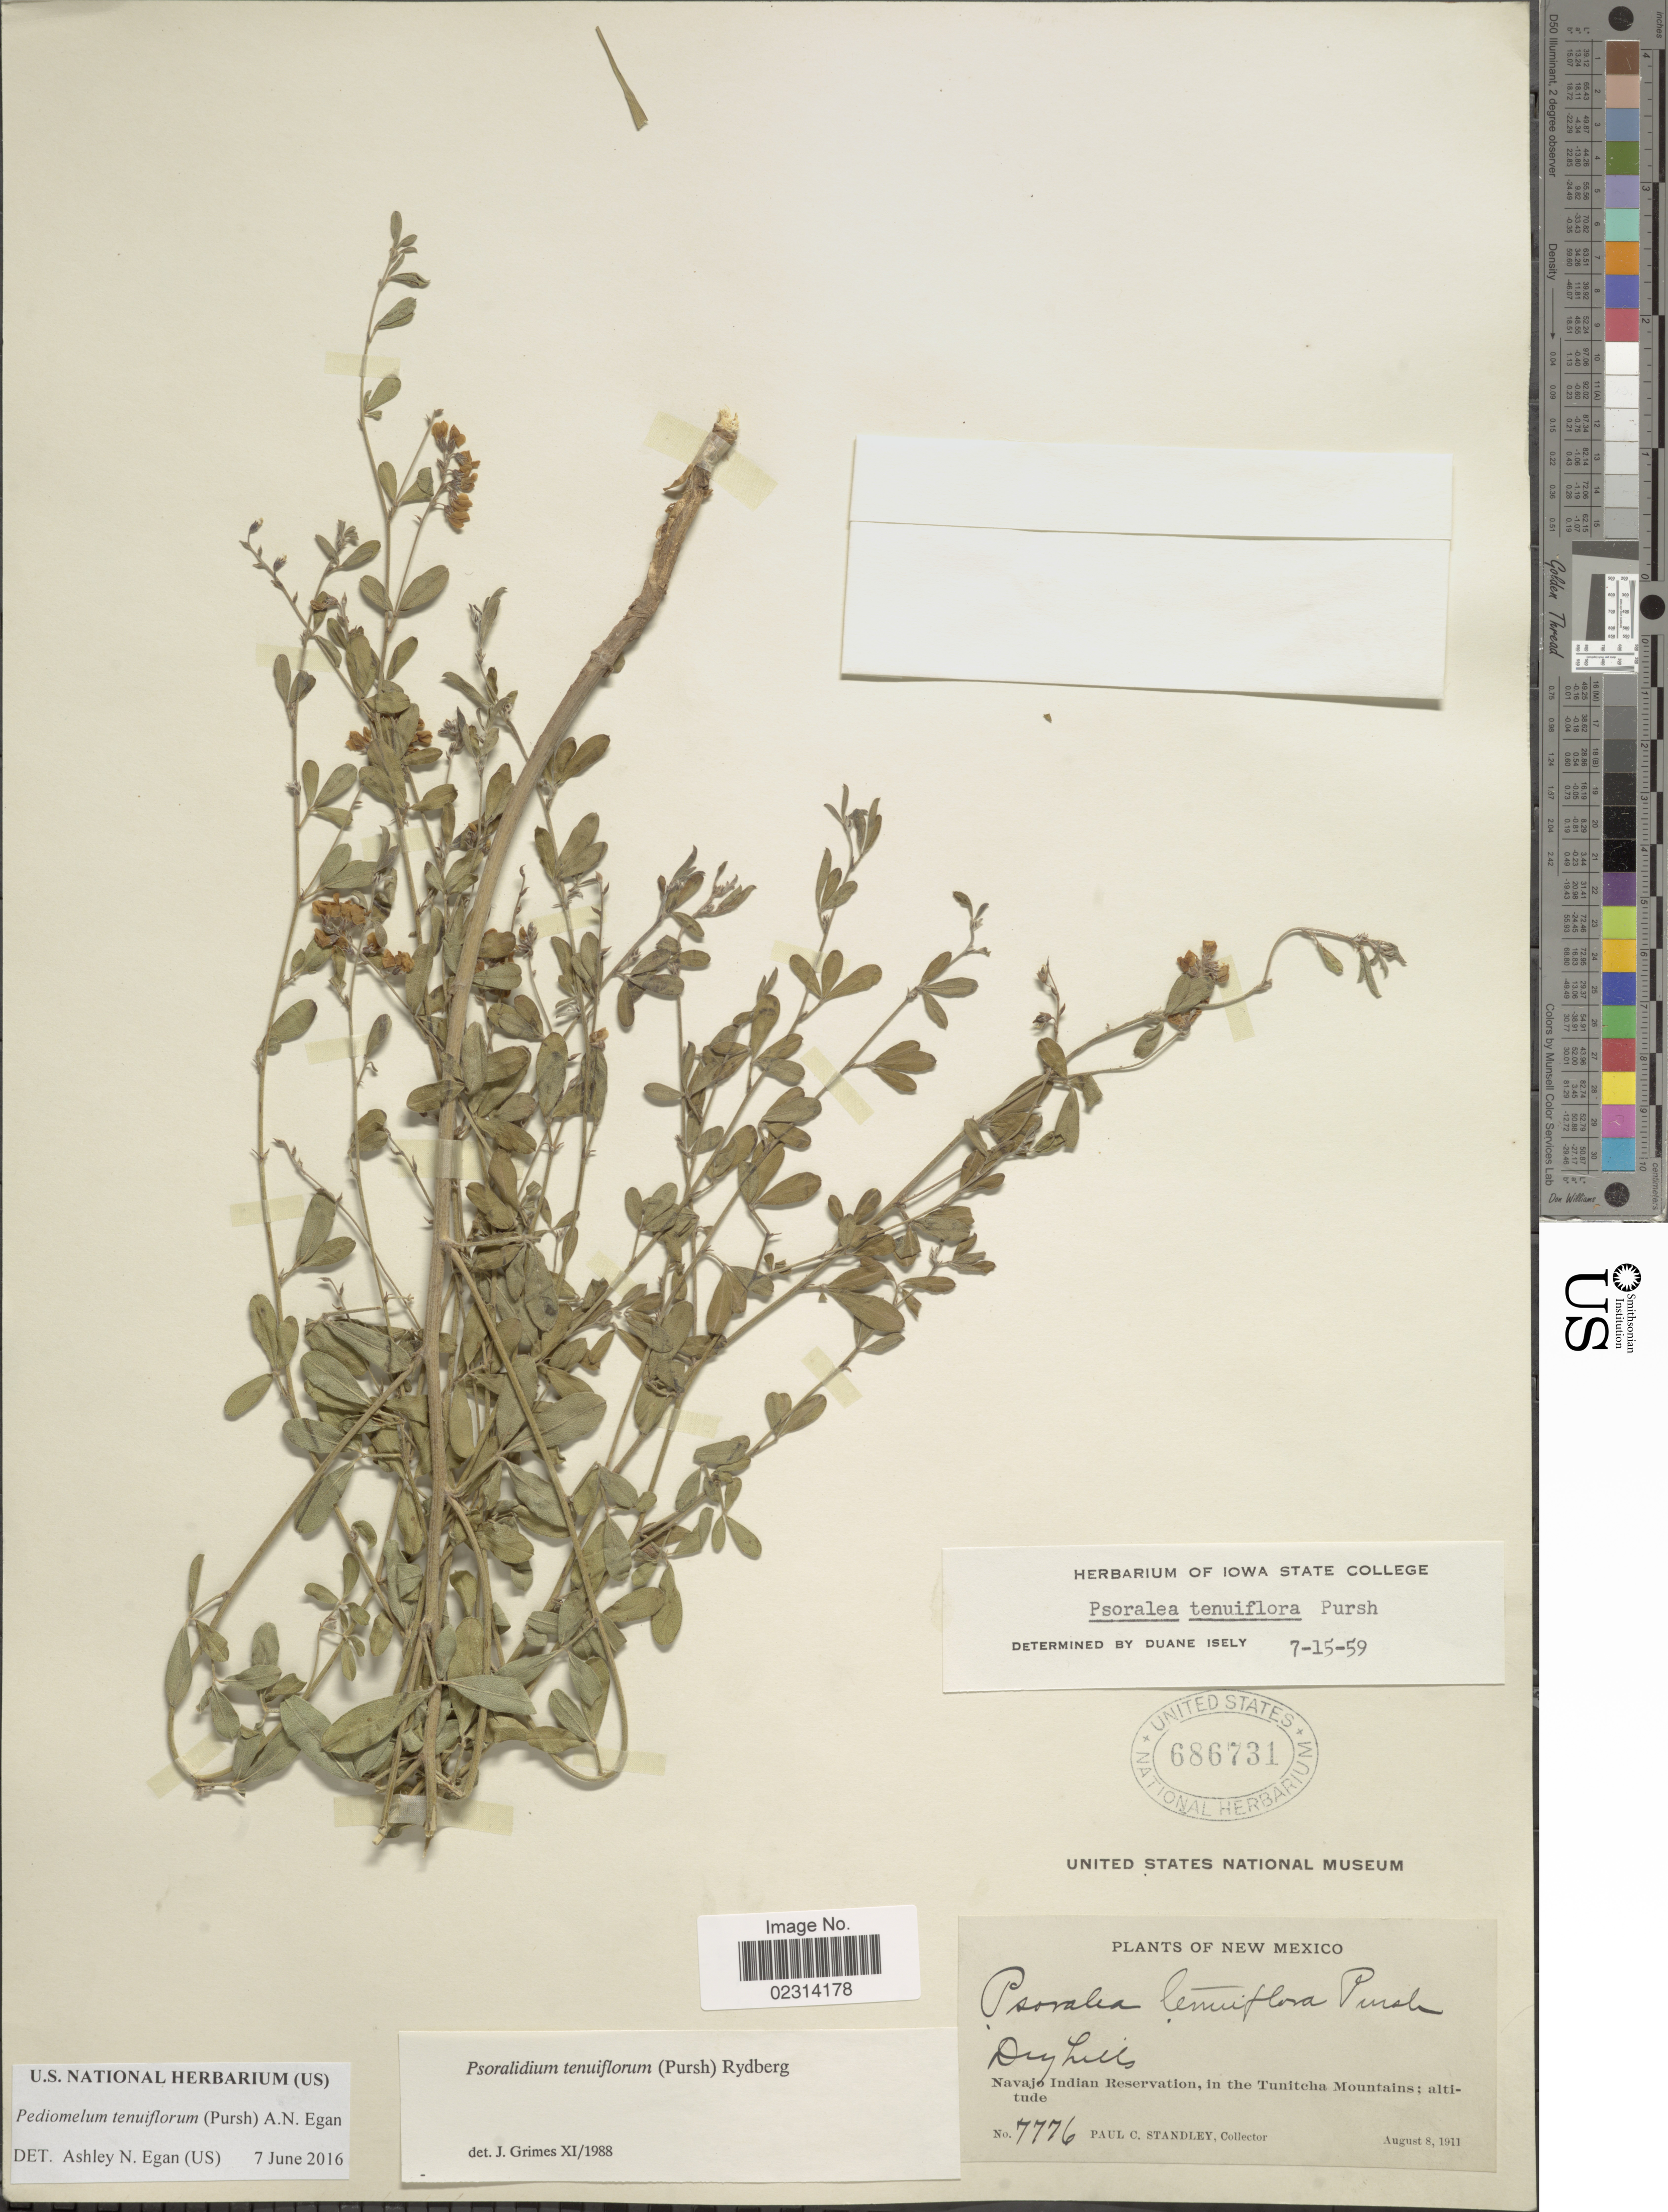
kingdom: Plantae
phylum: Tracheophyta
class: Magnoliopsida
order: Fabales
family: Fabaceae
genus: Psoralidium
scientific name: Psoralidium tenuiflorum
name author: (Pursh) Rydb.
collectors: P. C. Standley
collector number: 7776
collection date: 1911-08-08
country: United States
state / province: New Mexico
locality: Navajo Indian Reservation, in the Tunitcha Mountains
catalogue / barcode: US 686731